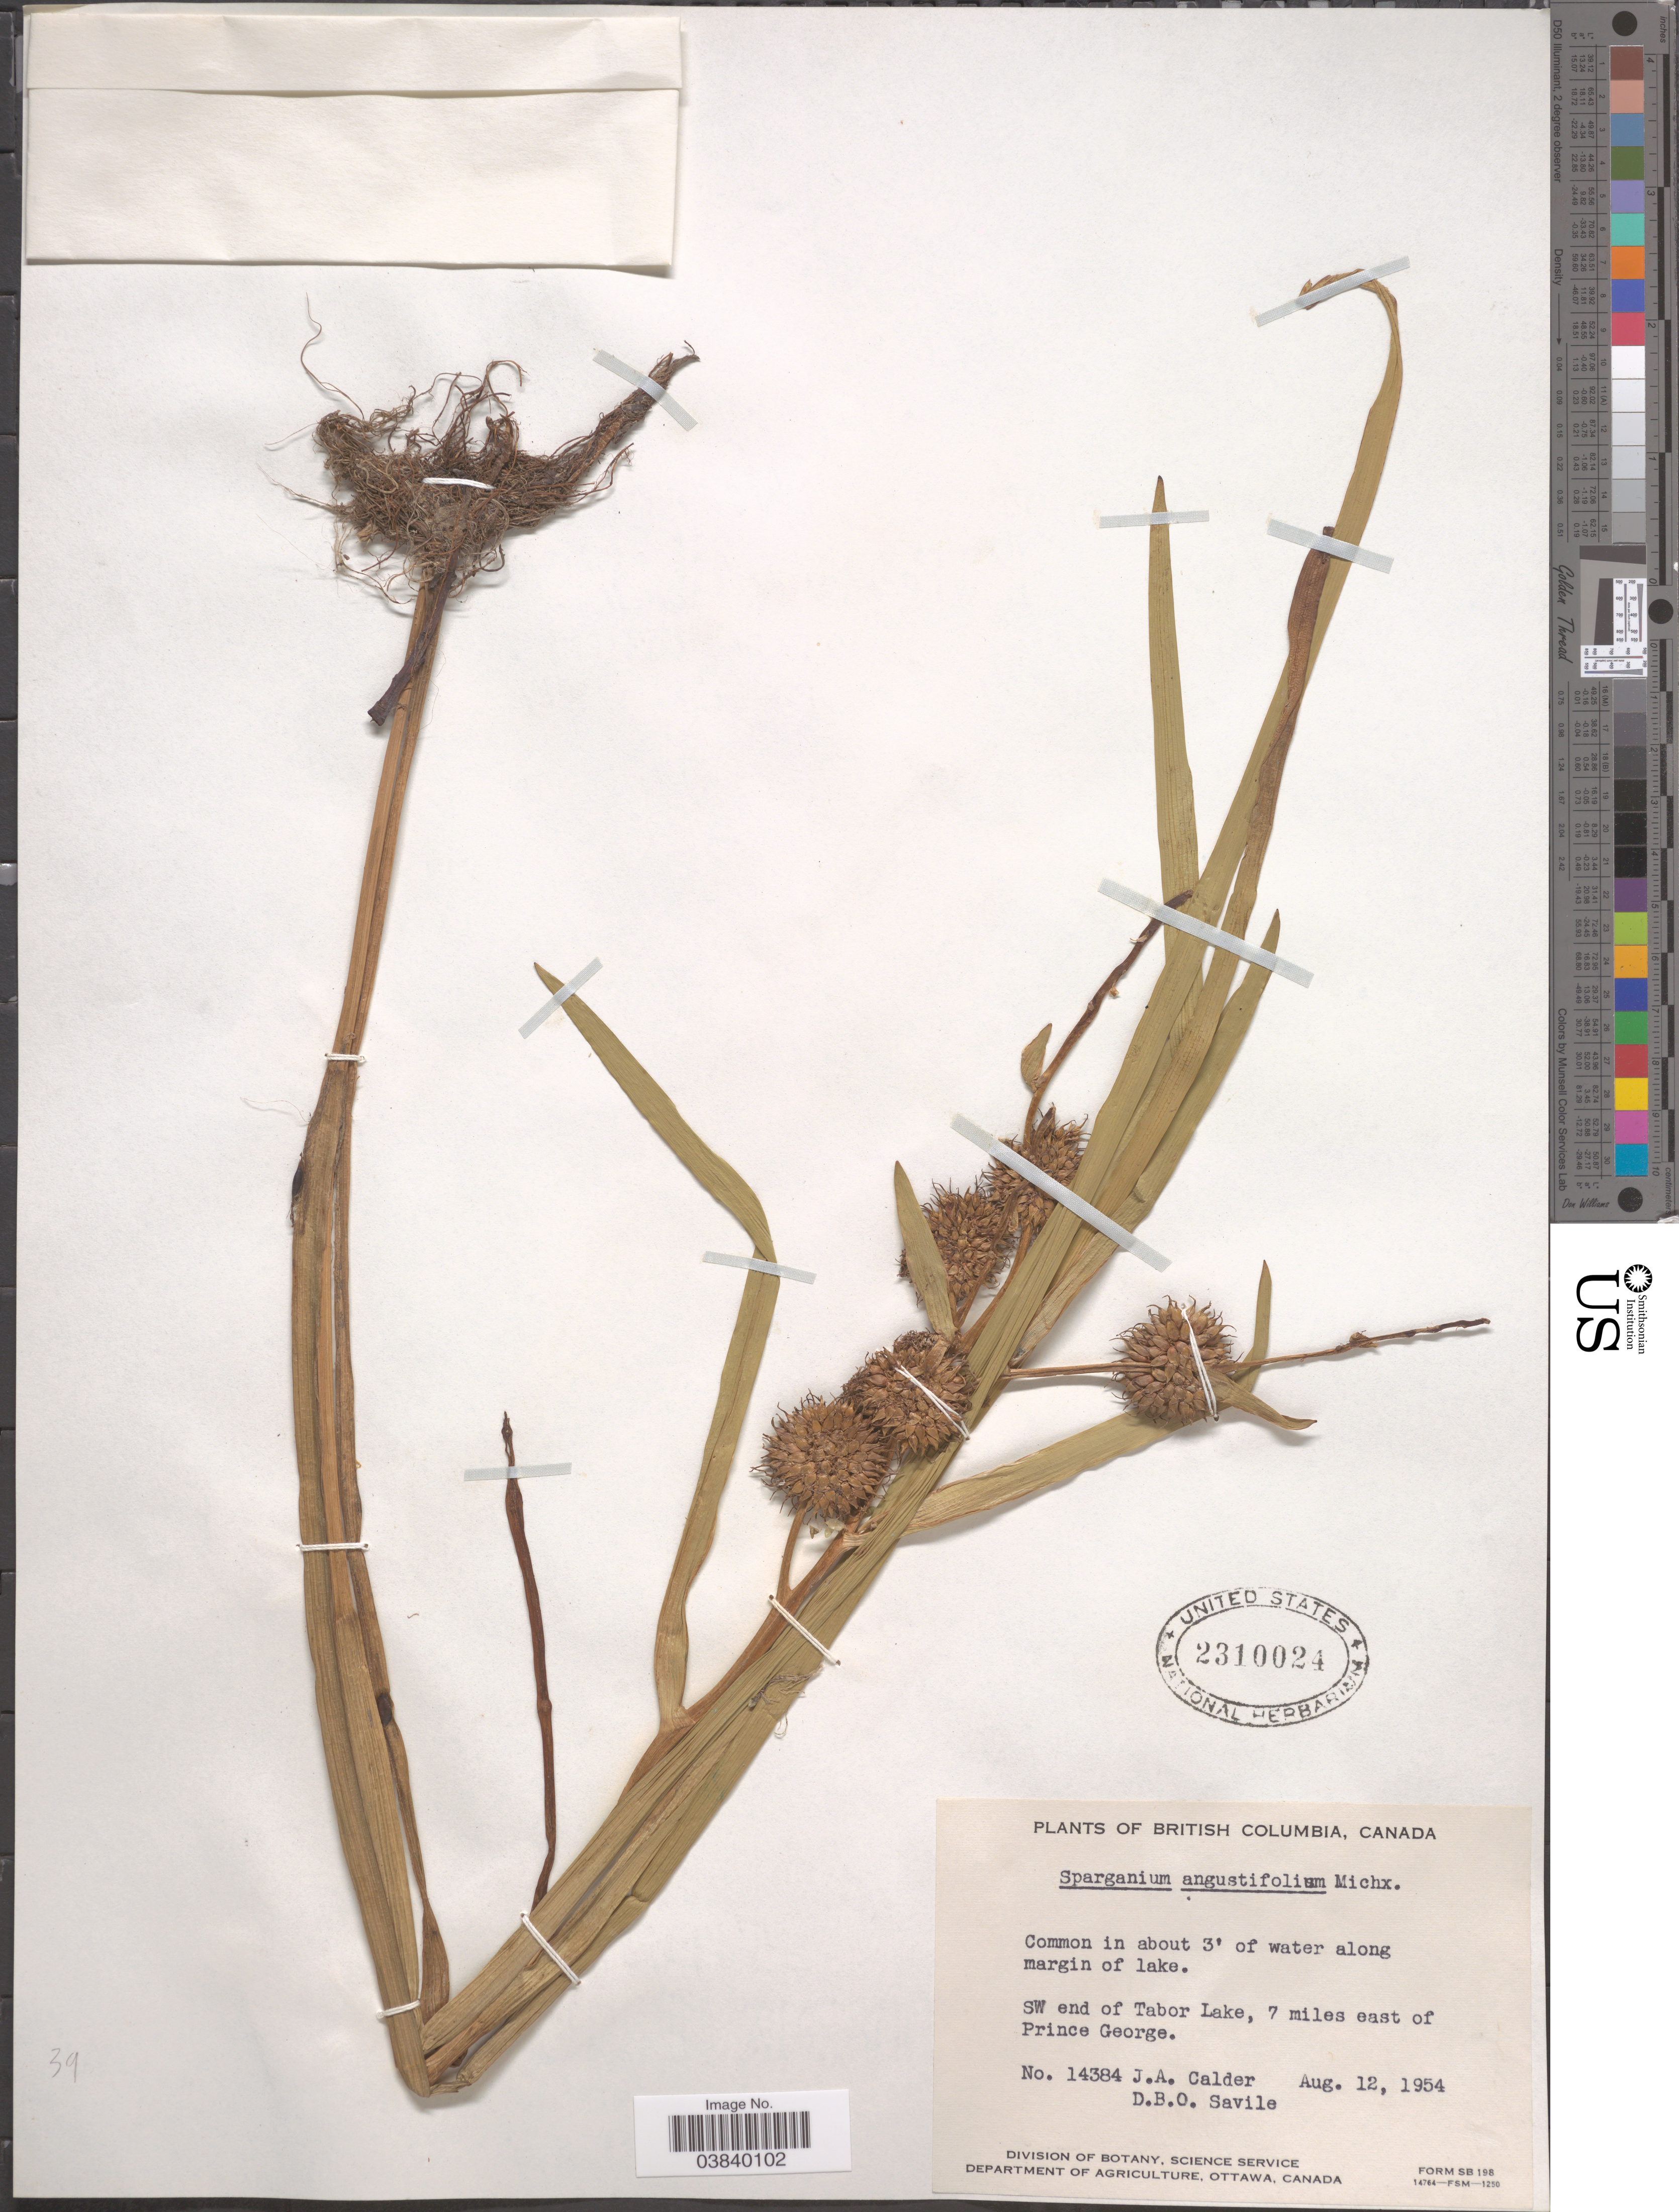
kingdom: Plantae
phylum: Tracheophyta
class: Liliopsida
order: Poales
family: Typhaceae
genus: Sparganium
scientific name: Sparganium angustifolium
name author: Michx.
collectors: J. A. Calder & D. Savile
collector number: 14384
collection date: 1954-08-12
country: Canada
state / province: British Columbia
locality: SW end of Tabor Lake, 7 miles east of Prince George.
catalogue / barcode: US 2310024